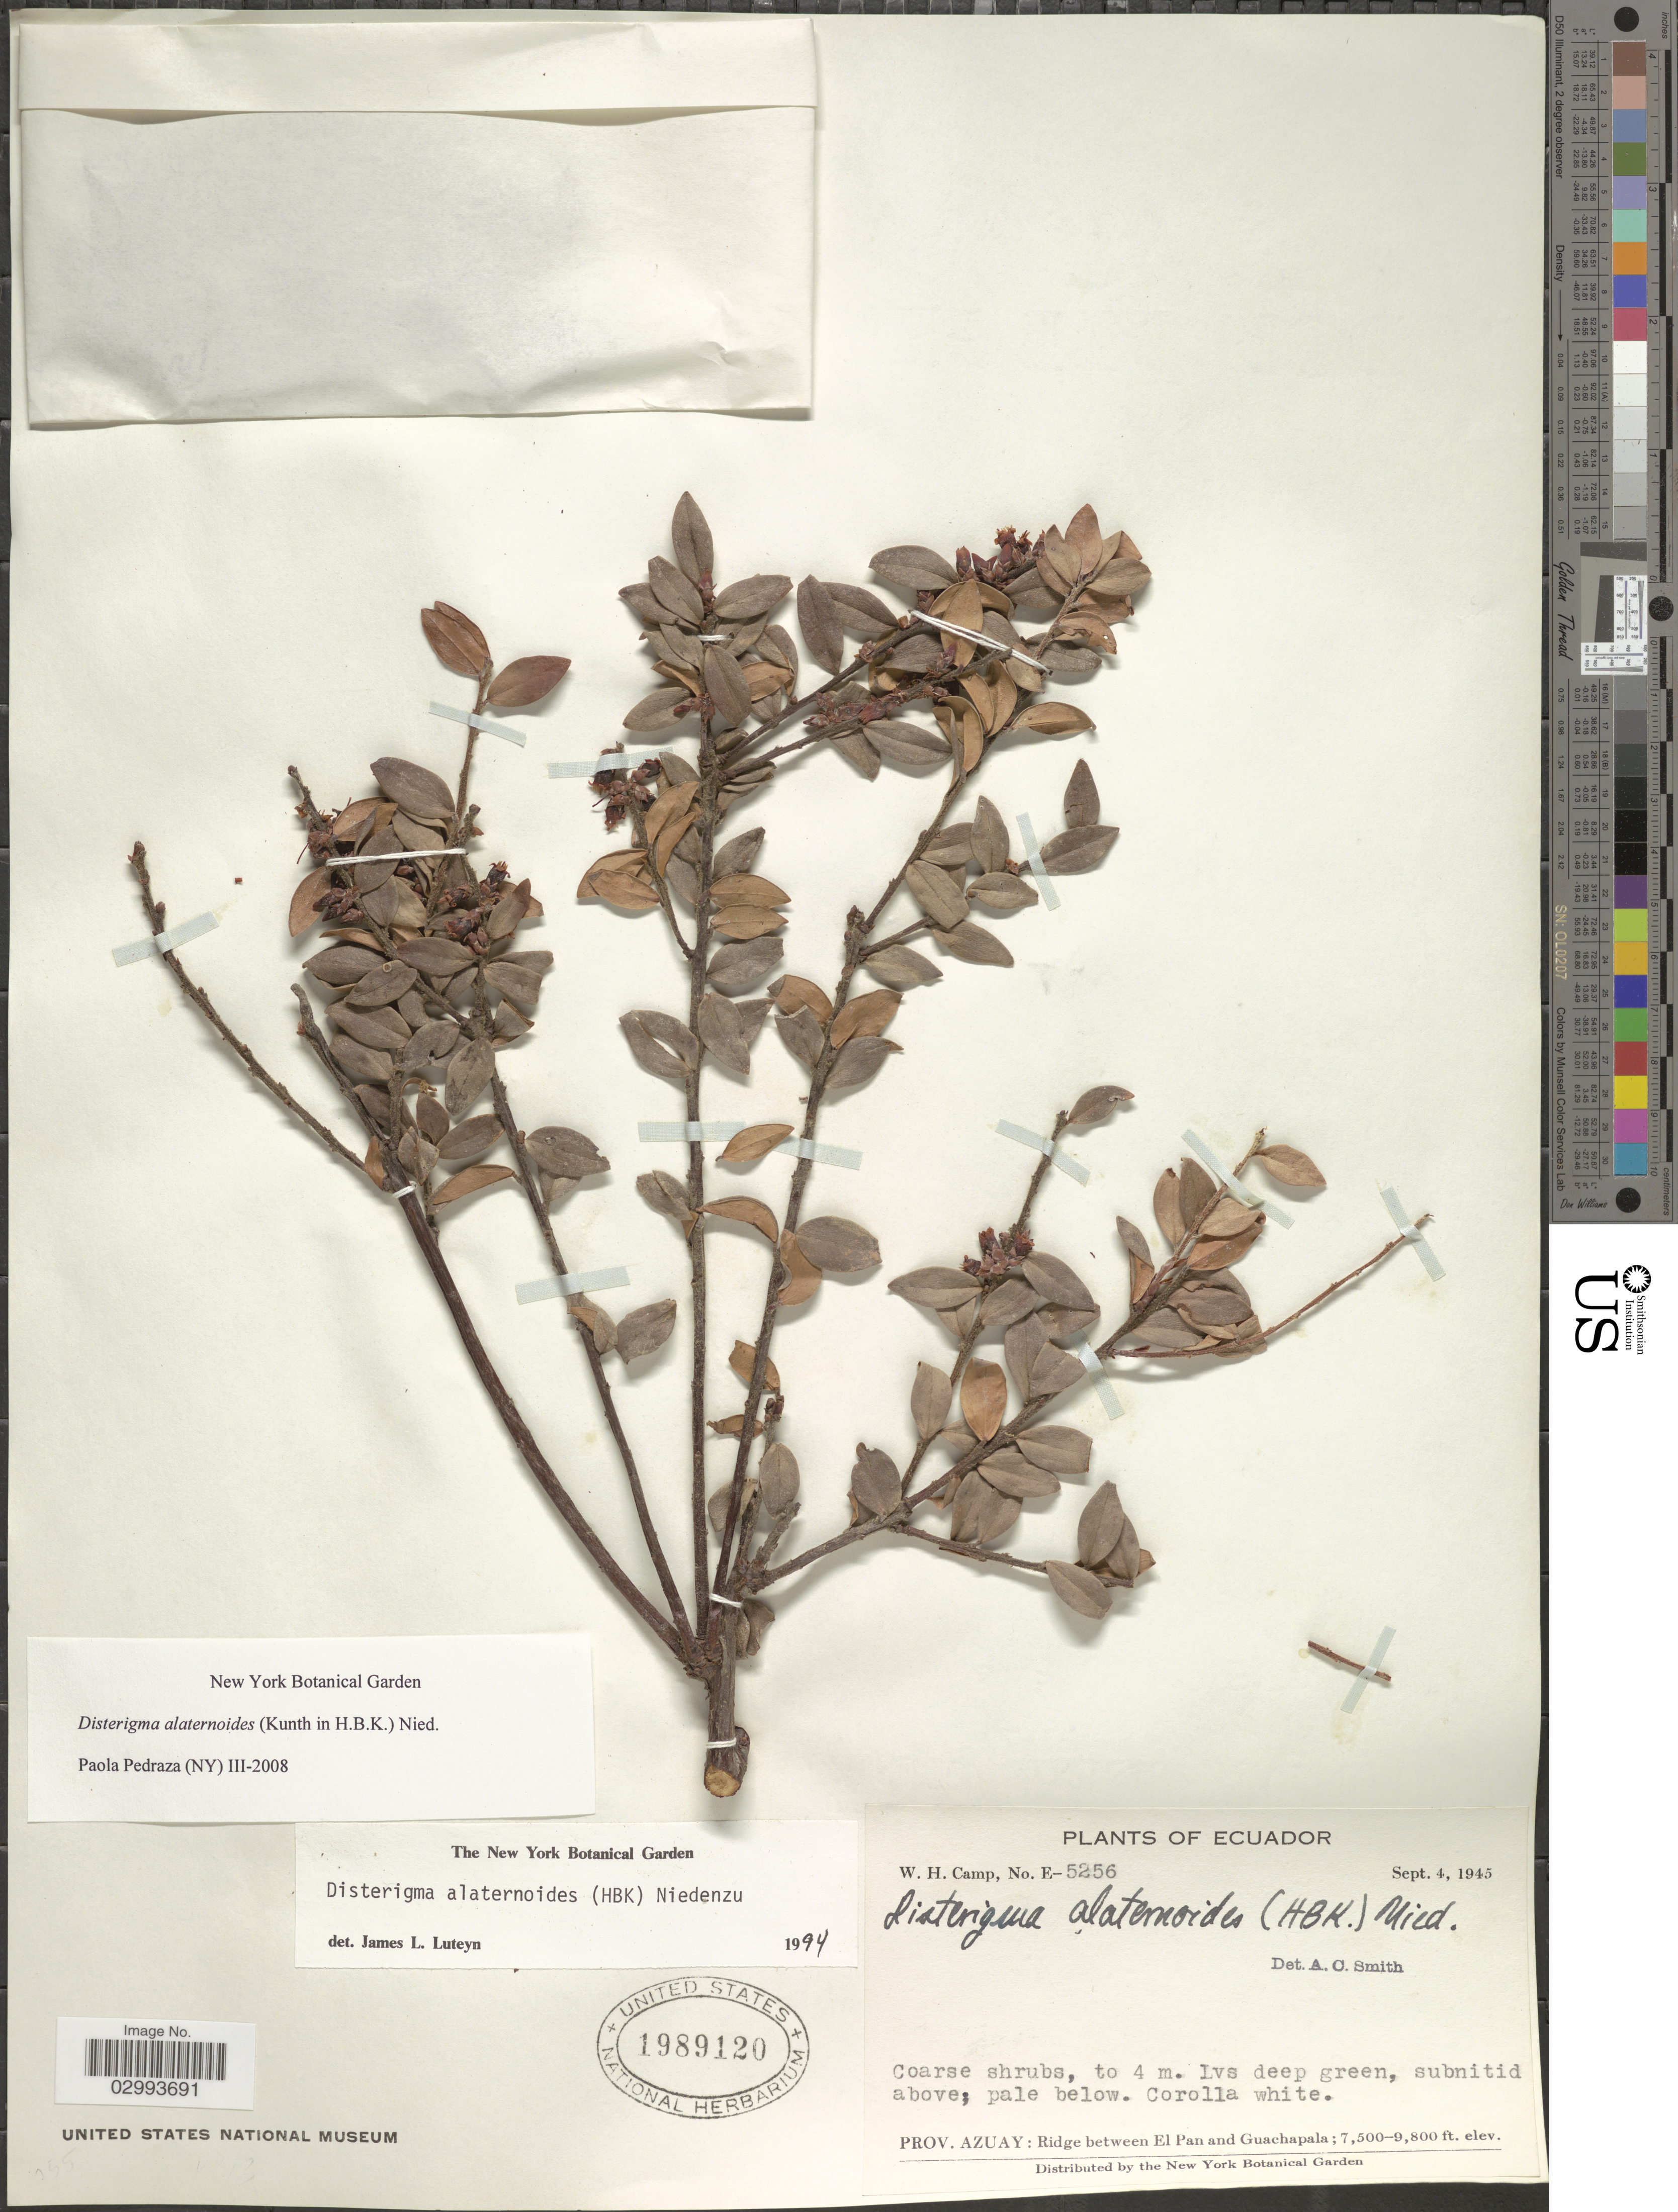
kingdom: Plantae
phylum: Tracheophyta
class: Magnoliopsida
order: Ericales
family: Ericaceae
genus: Disterigma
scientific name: Disterigma alaternoides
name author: (Kunth) Nied.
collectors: W. H. Camp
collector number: E-5256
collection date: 1945-09-04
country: Ecuador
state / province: Azuay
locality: Ridge between El Pan and Guachapala.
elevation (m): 2286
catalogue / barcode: US 1989120